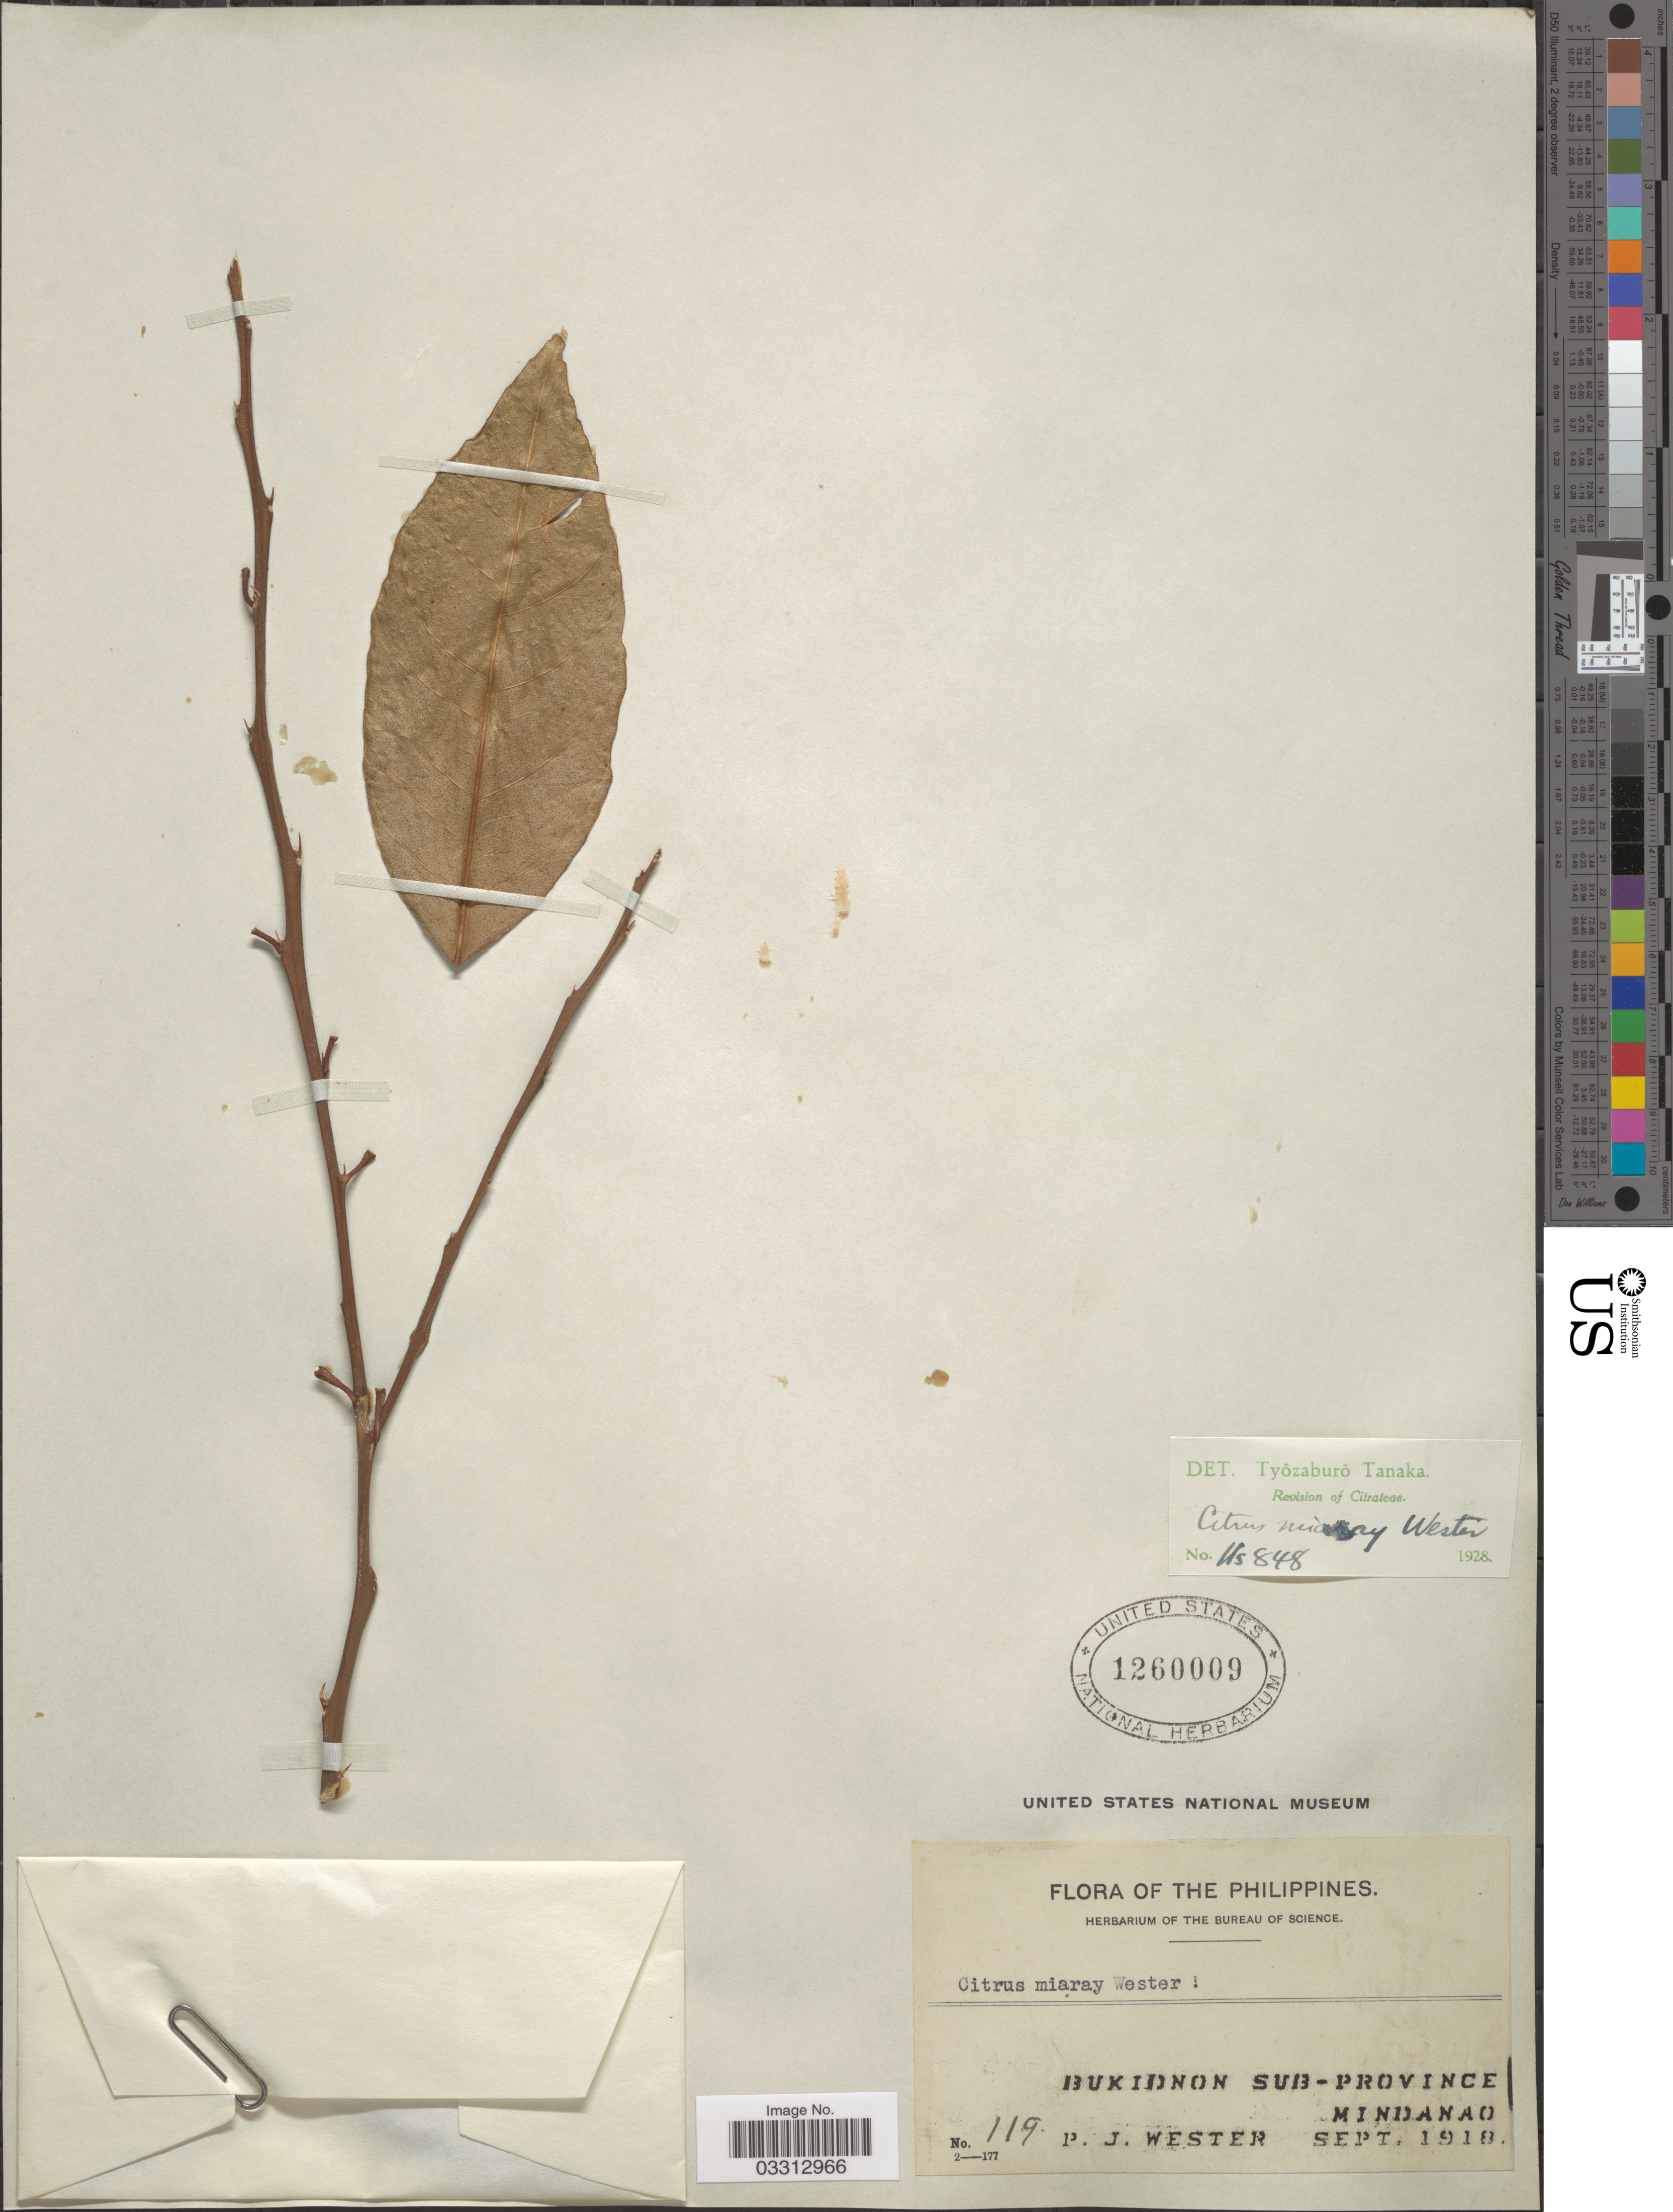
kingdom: Plantae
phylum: Tracheophyta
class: Magnoliopsida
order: Sapindales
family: Rutaceae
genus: Citrus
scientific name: Citrus miaray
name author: Wester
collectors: P. J. Wester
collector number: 119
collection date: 1918-09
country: Philippines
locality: Bukidnon Sub-Province. Mindanao.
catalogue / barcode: US 1260009